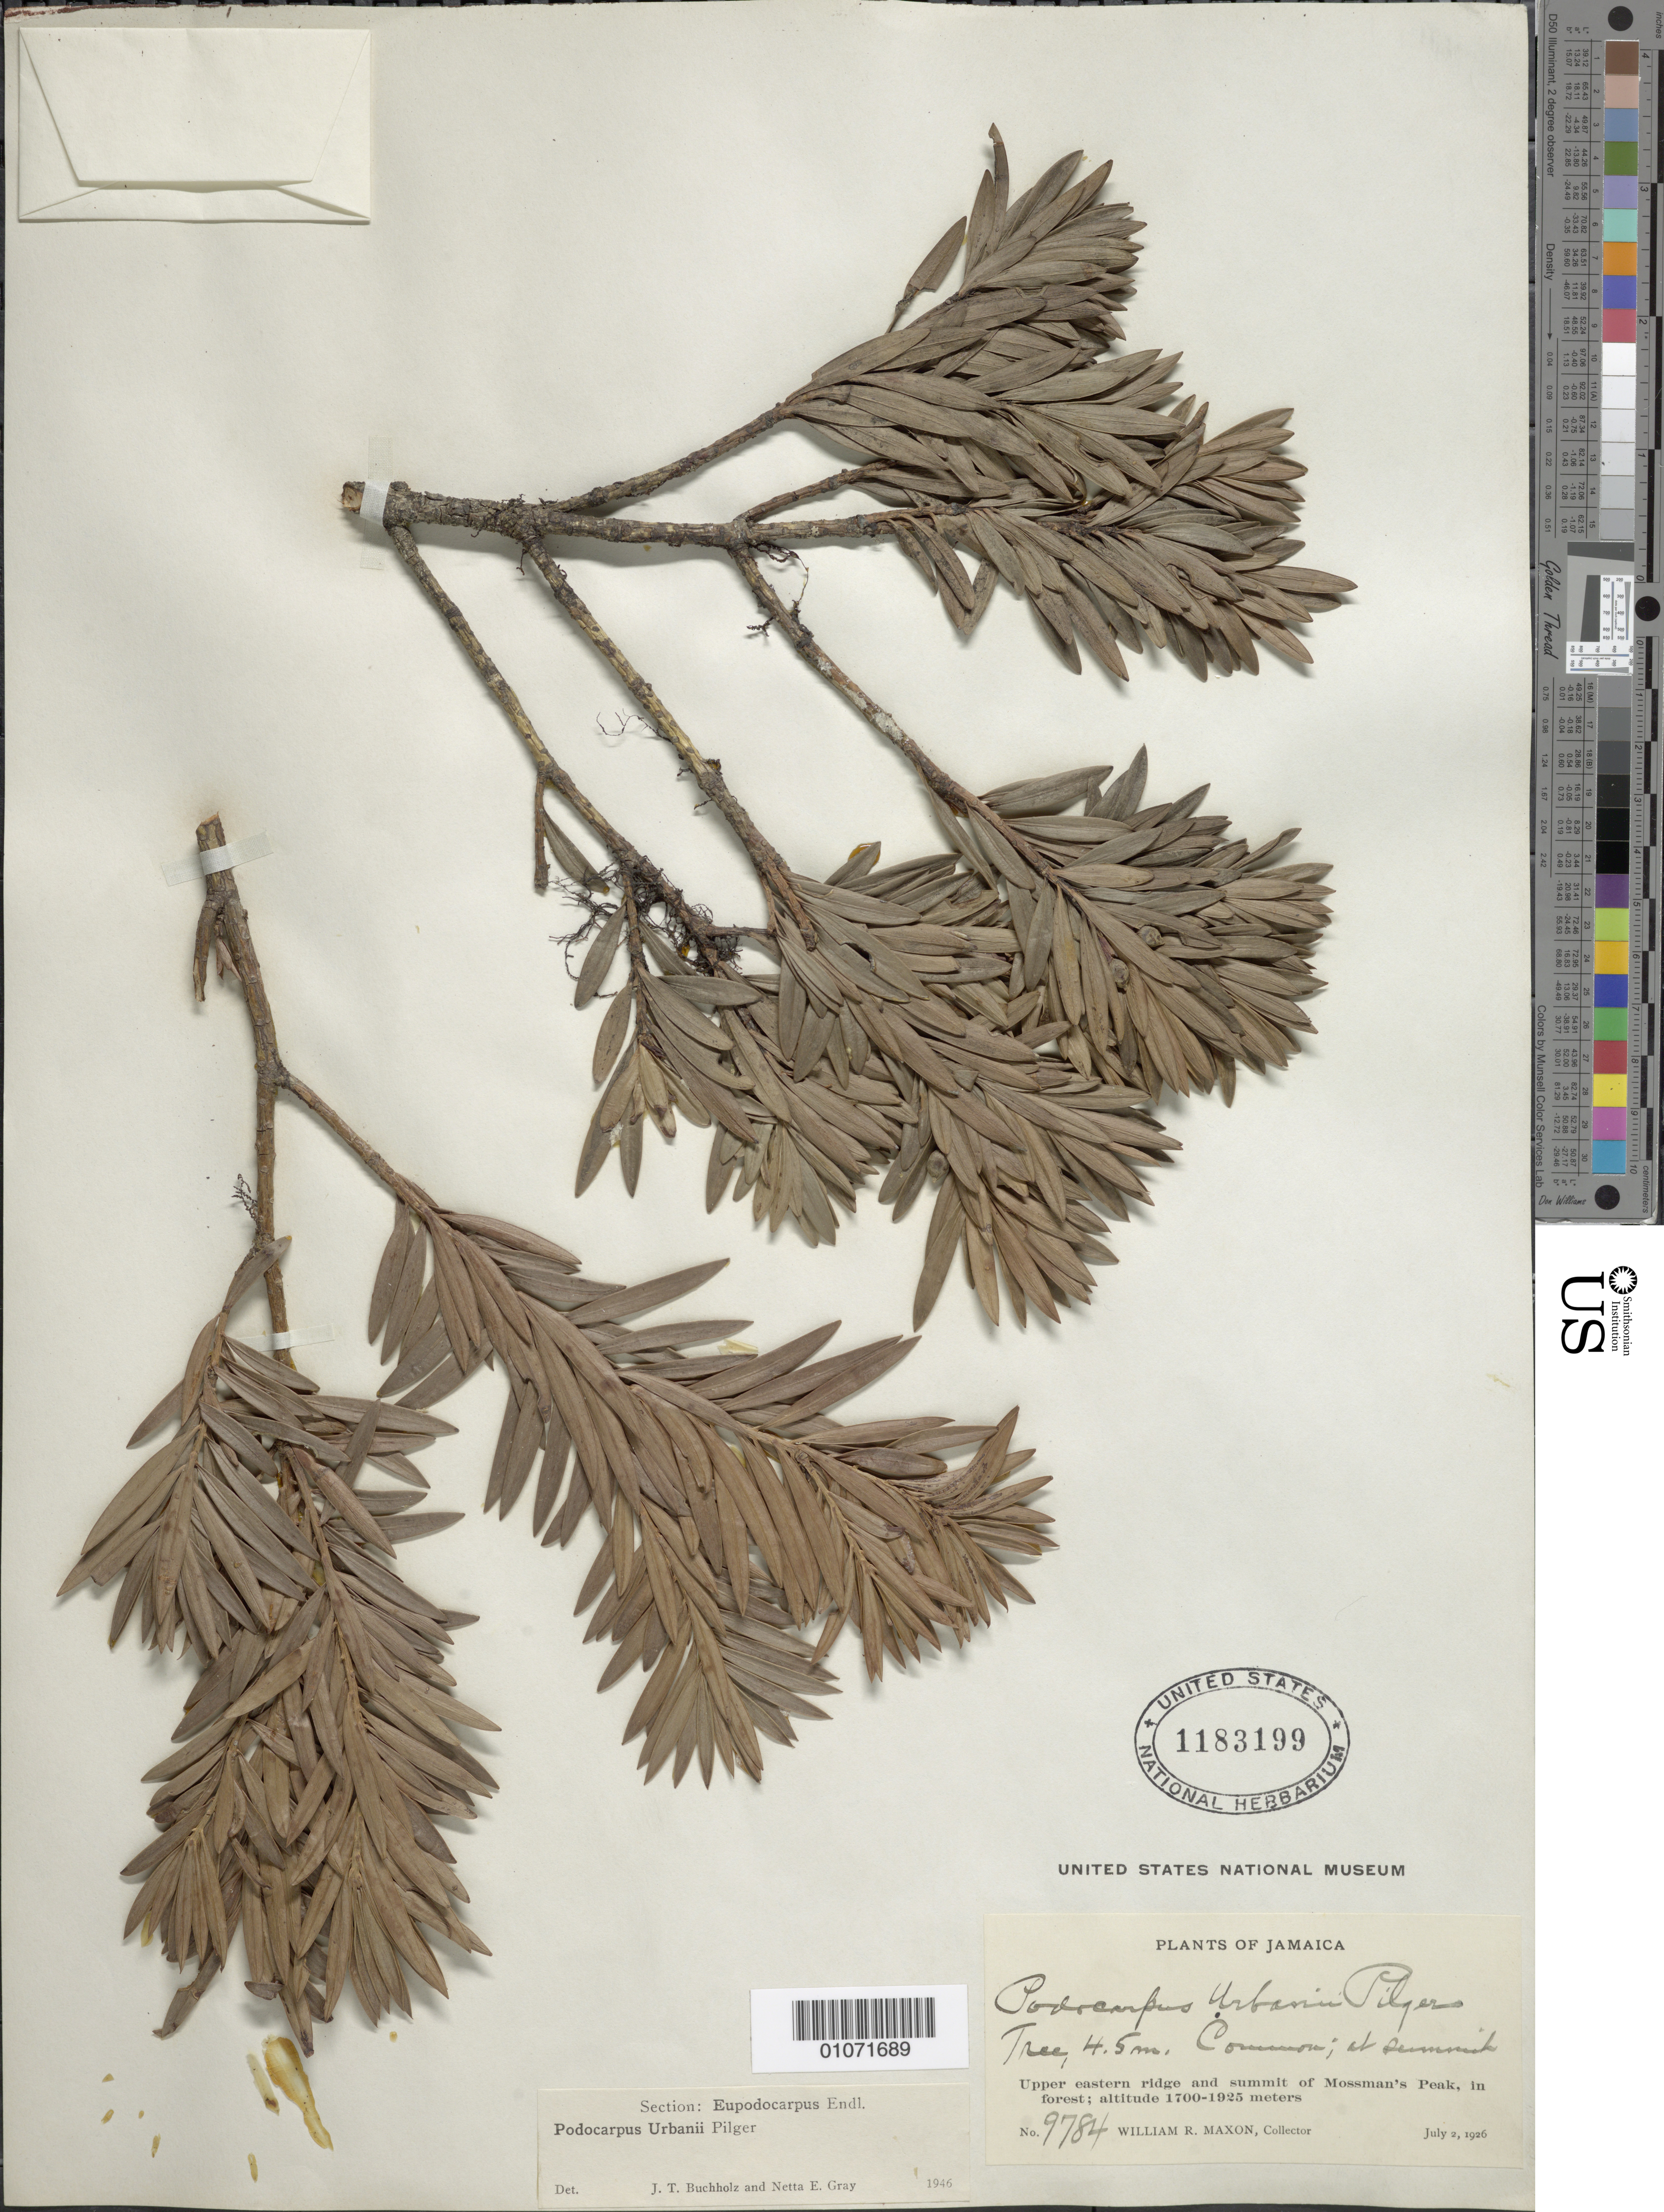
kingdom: Plantae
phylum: Tracheophyta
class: Pinopsida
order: Pinales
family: Podocarpaceae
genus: Podocarpus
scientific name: Podocarpus urbani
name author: Pilg.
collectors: W. R. Maxon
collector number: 9784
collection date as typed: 02 Jul 1926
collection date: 1926-07-02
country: Jamaica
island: Jamaica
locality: Upper eastern ridge and summit of Mossman's Peak, in forest.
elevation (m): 1700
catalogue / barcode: US 1183199